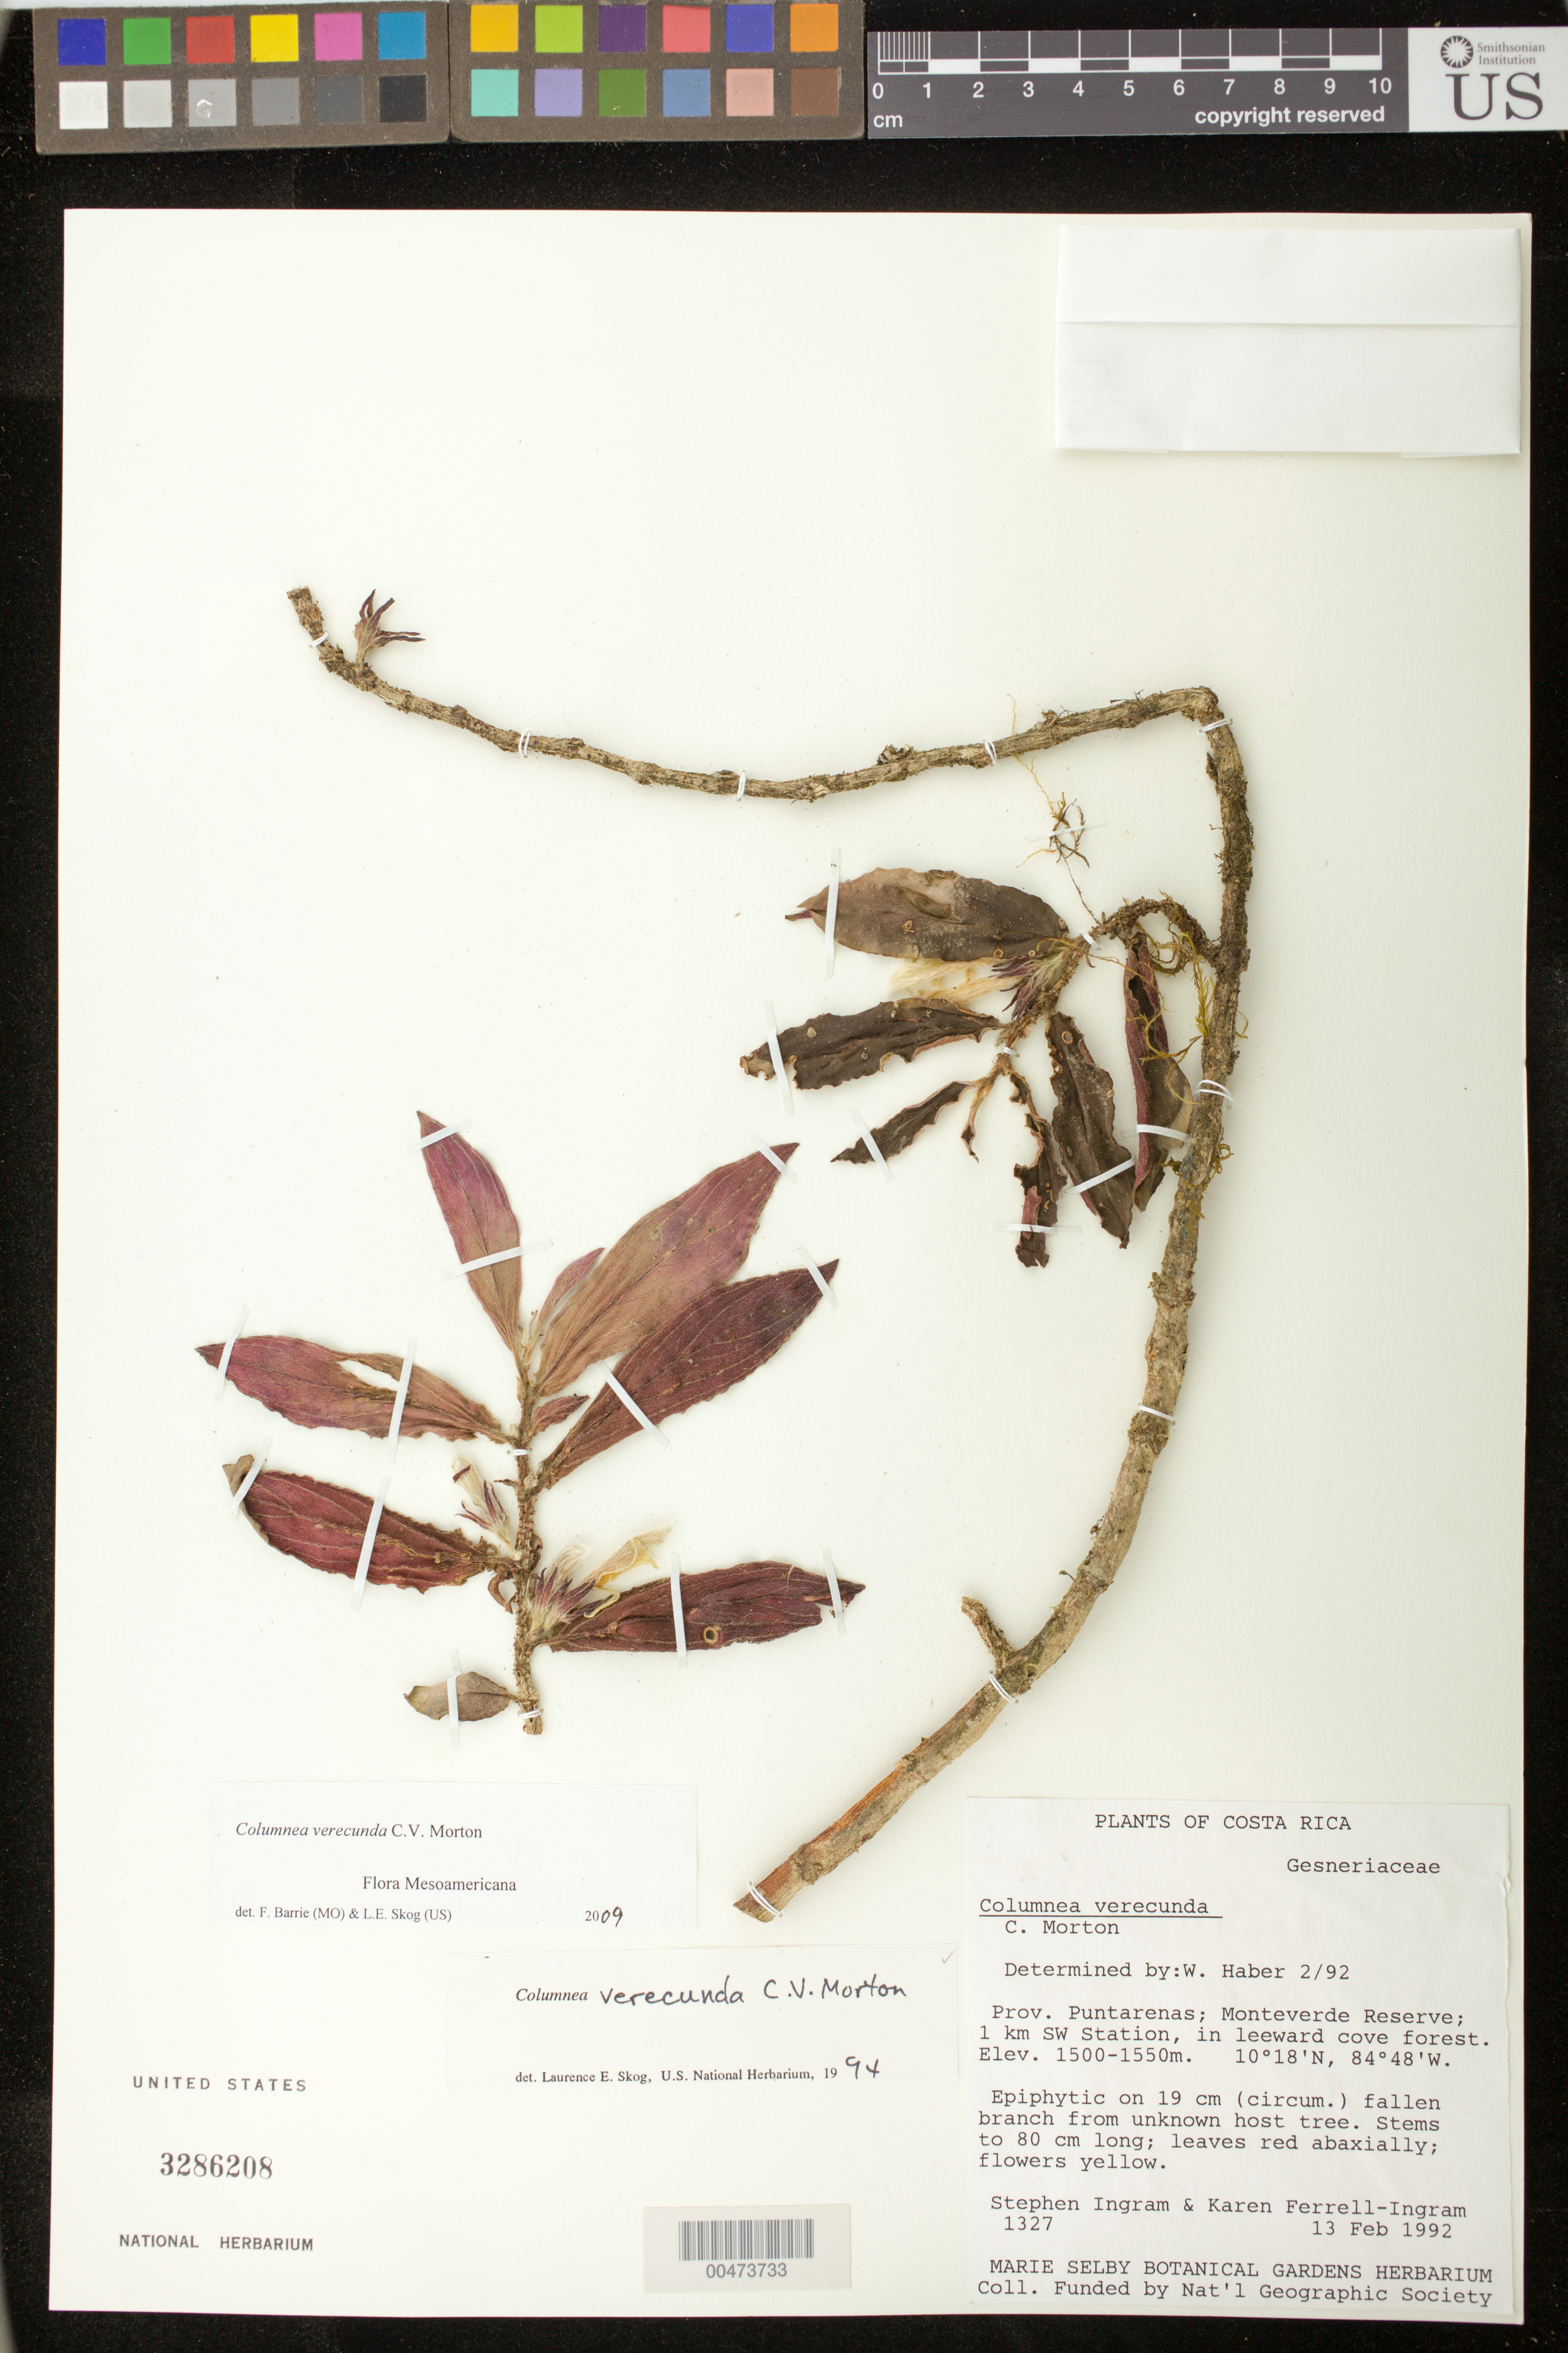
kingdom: Plantae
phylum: Tracheophyta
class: Magnoliopsida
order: Lamiales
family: Gesneriaceae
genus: Columnea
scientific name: Columnea verecunda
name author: C.V. Morton in Standl.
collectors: S. Ingram & K. Ferrell-Ingram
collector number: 1327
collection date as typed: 13 Feb 1992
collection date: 1992-02-13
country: Costa Rica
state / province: Puntarenas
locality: Monteverde Reserve, SW station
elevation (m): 1500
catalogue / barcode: US 3286208